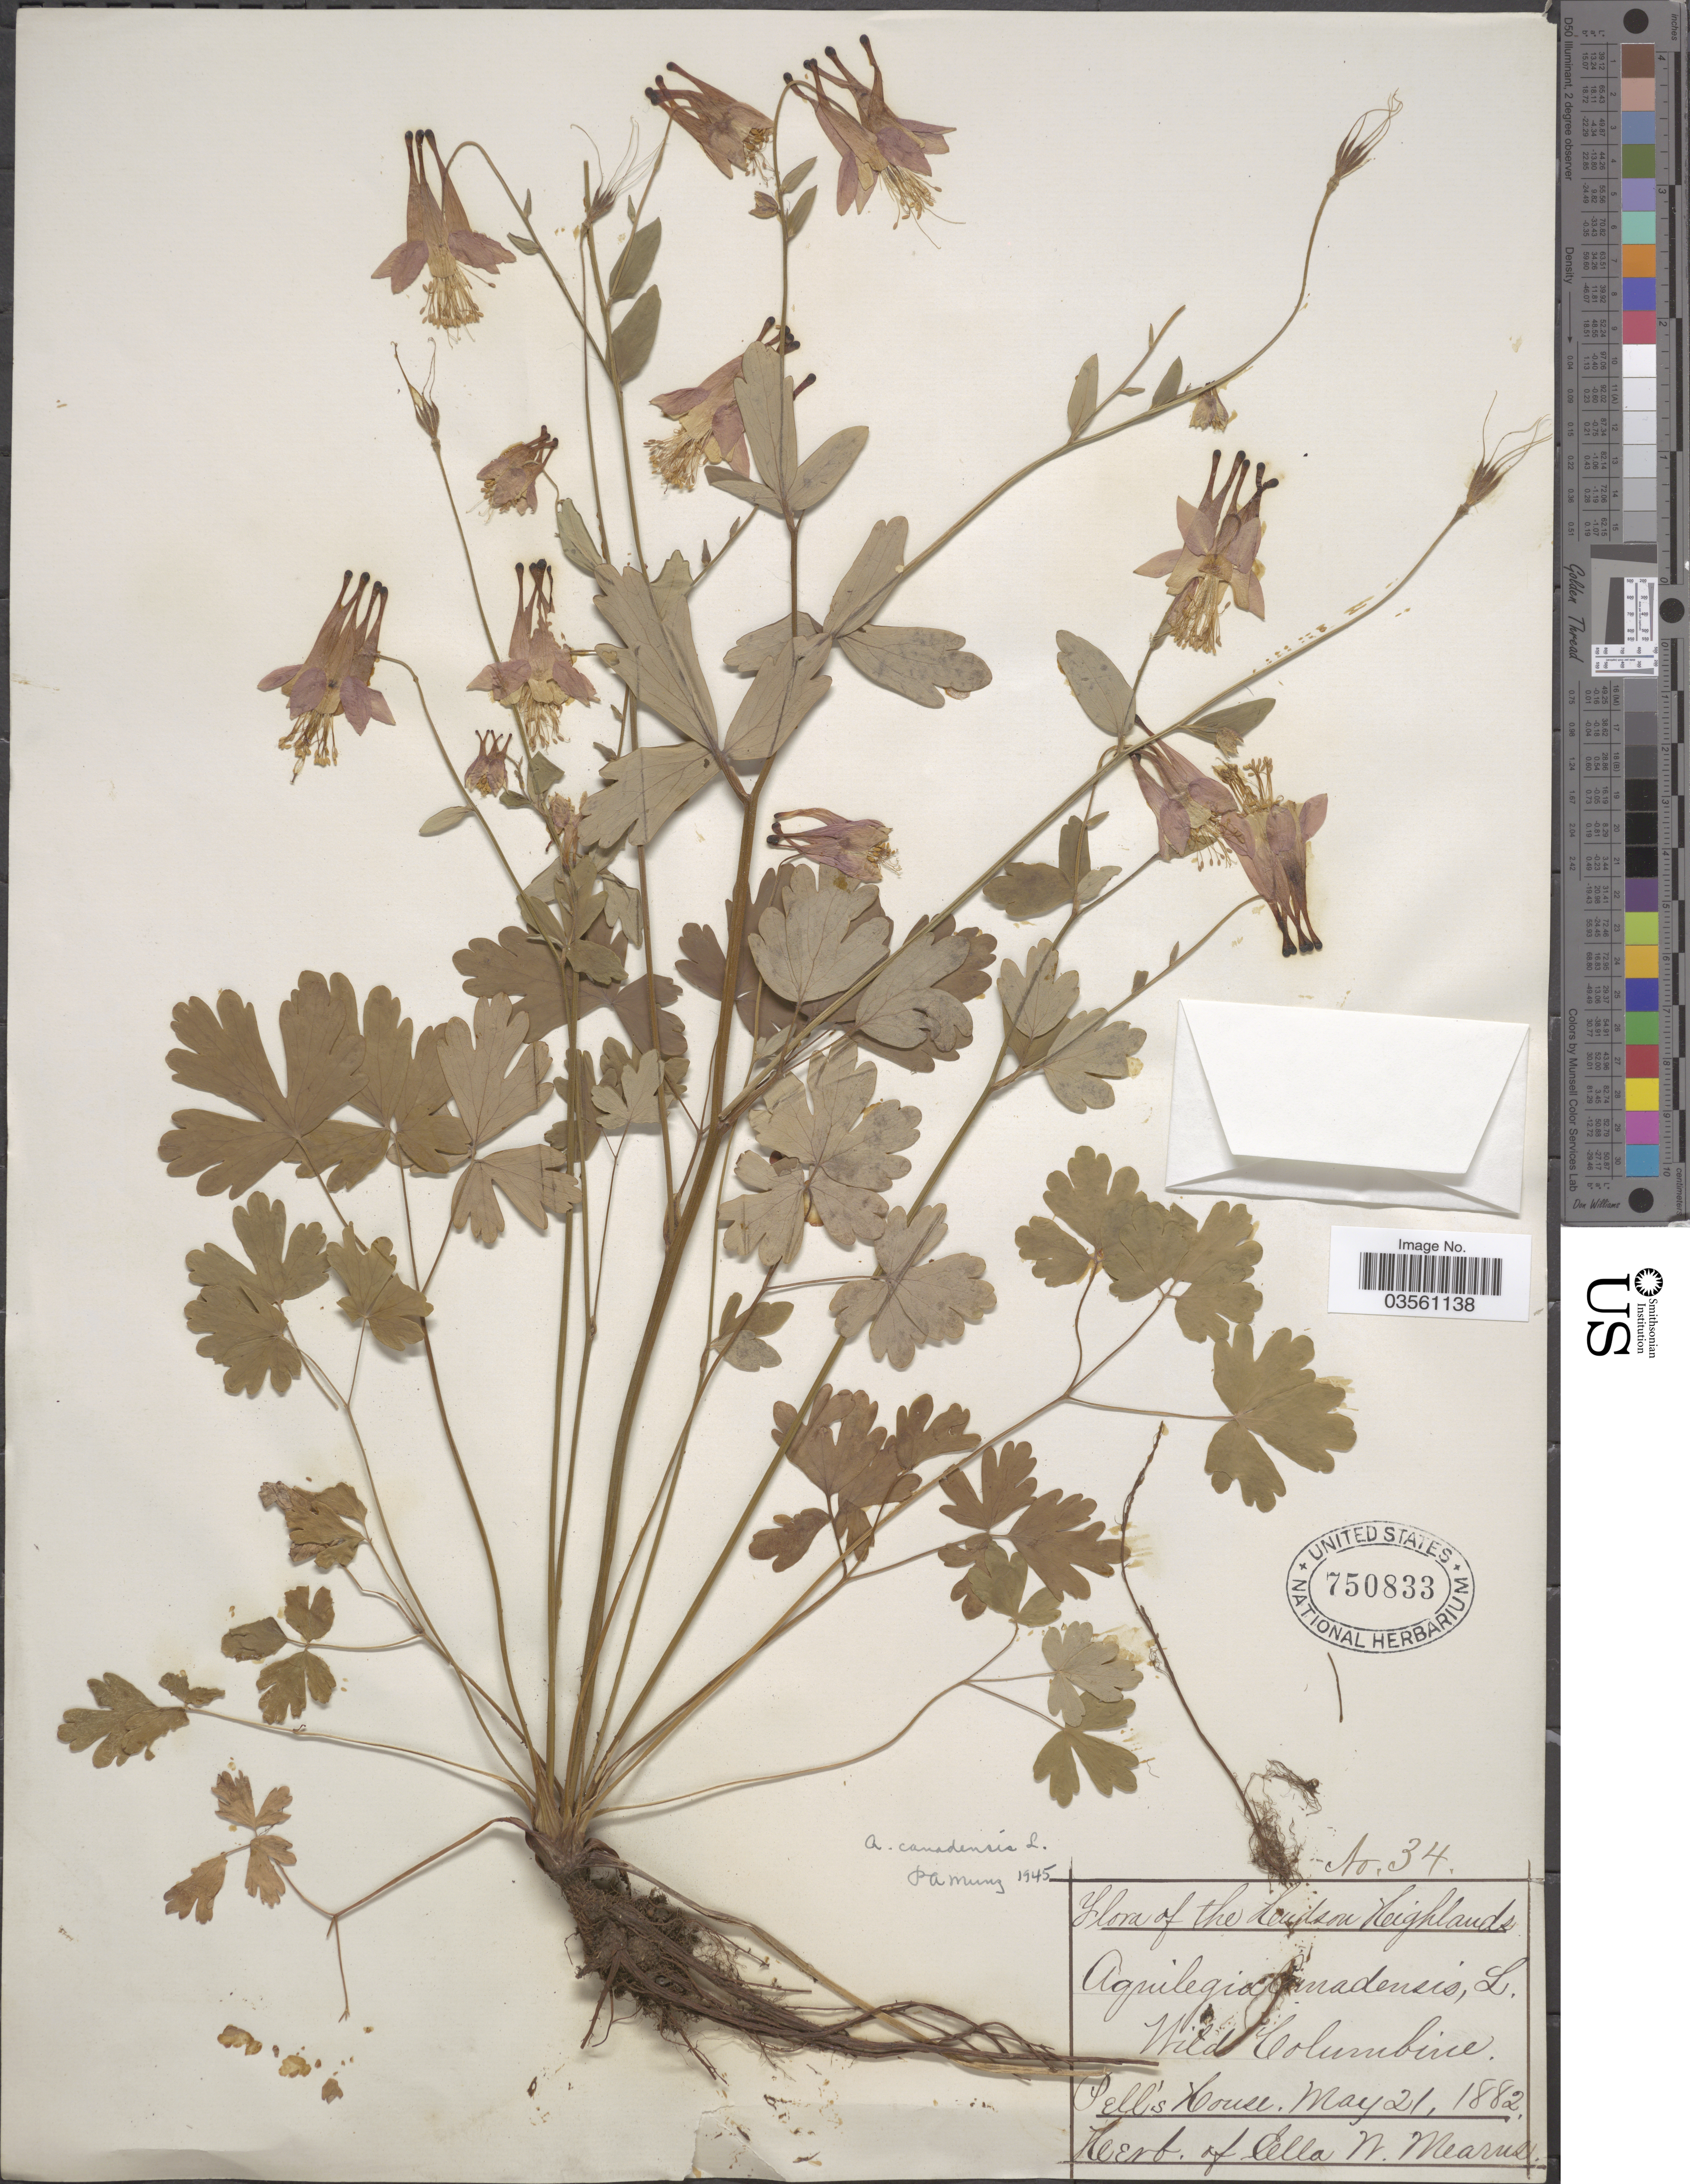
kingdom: Plantae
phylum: Tracheophyta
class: Magnoliopsida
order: Ranunculales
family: Ranunculaceae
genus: Aquilegia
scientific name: Aquilegia canadensis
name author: L.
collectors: ex herb. Ella W. Mearns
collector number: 34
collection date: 1882-05-21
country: United States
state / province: New York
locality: The Hudson Highlands. Pell's House.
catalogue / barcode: US 750833